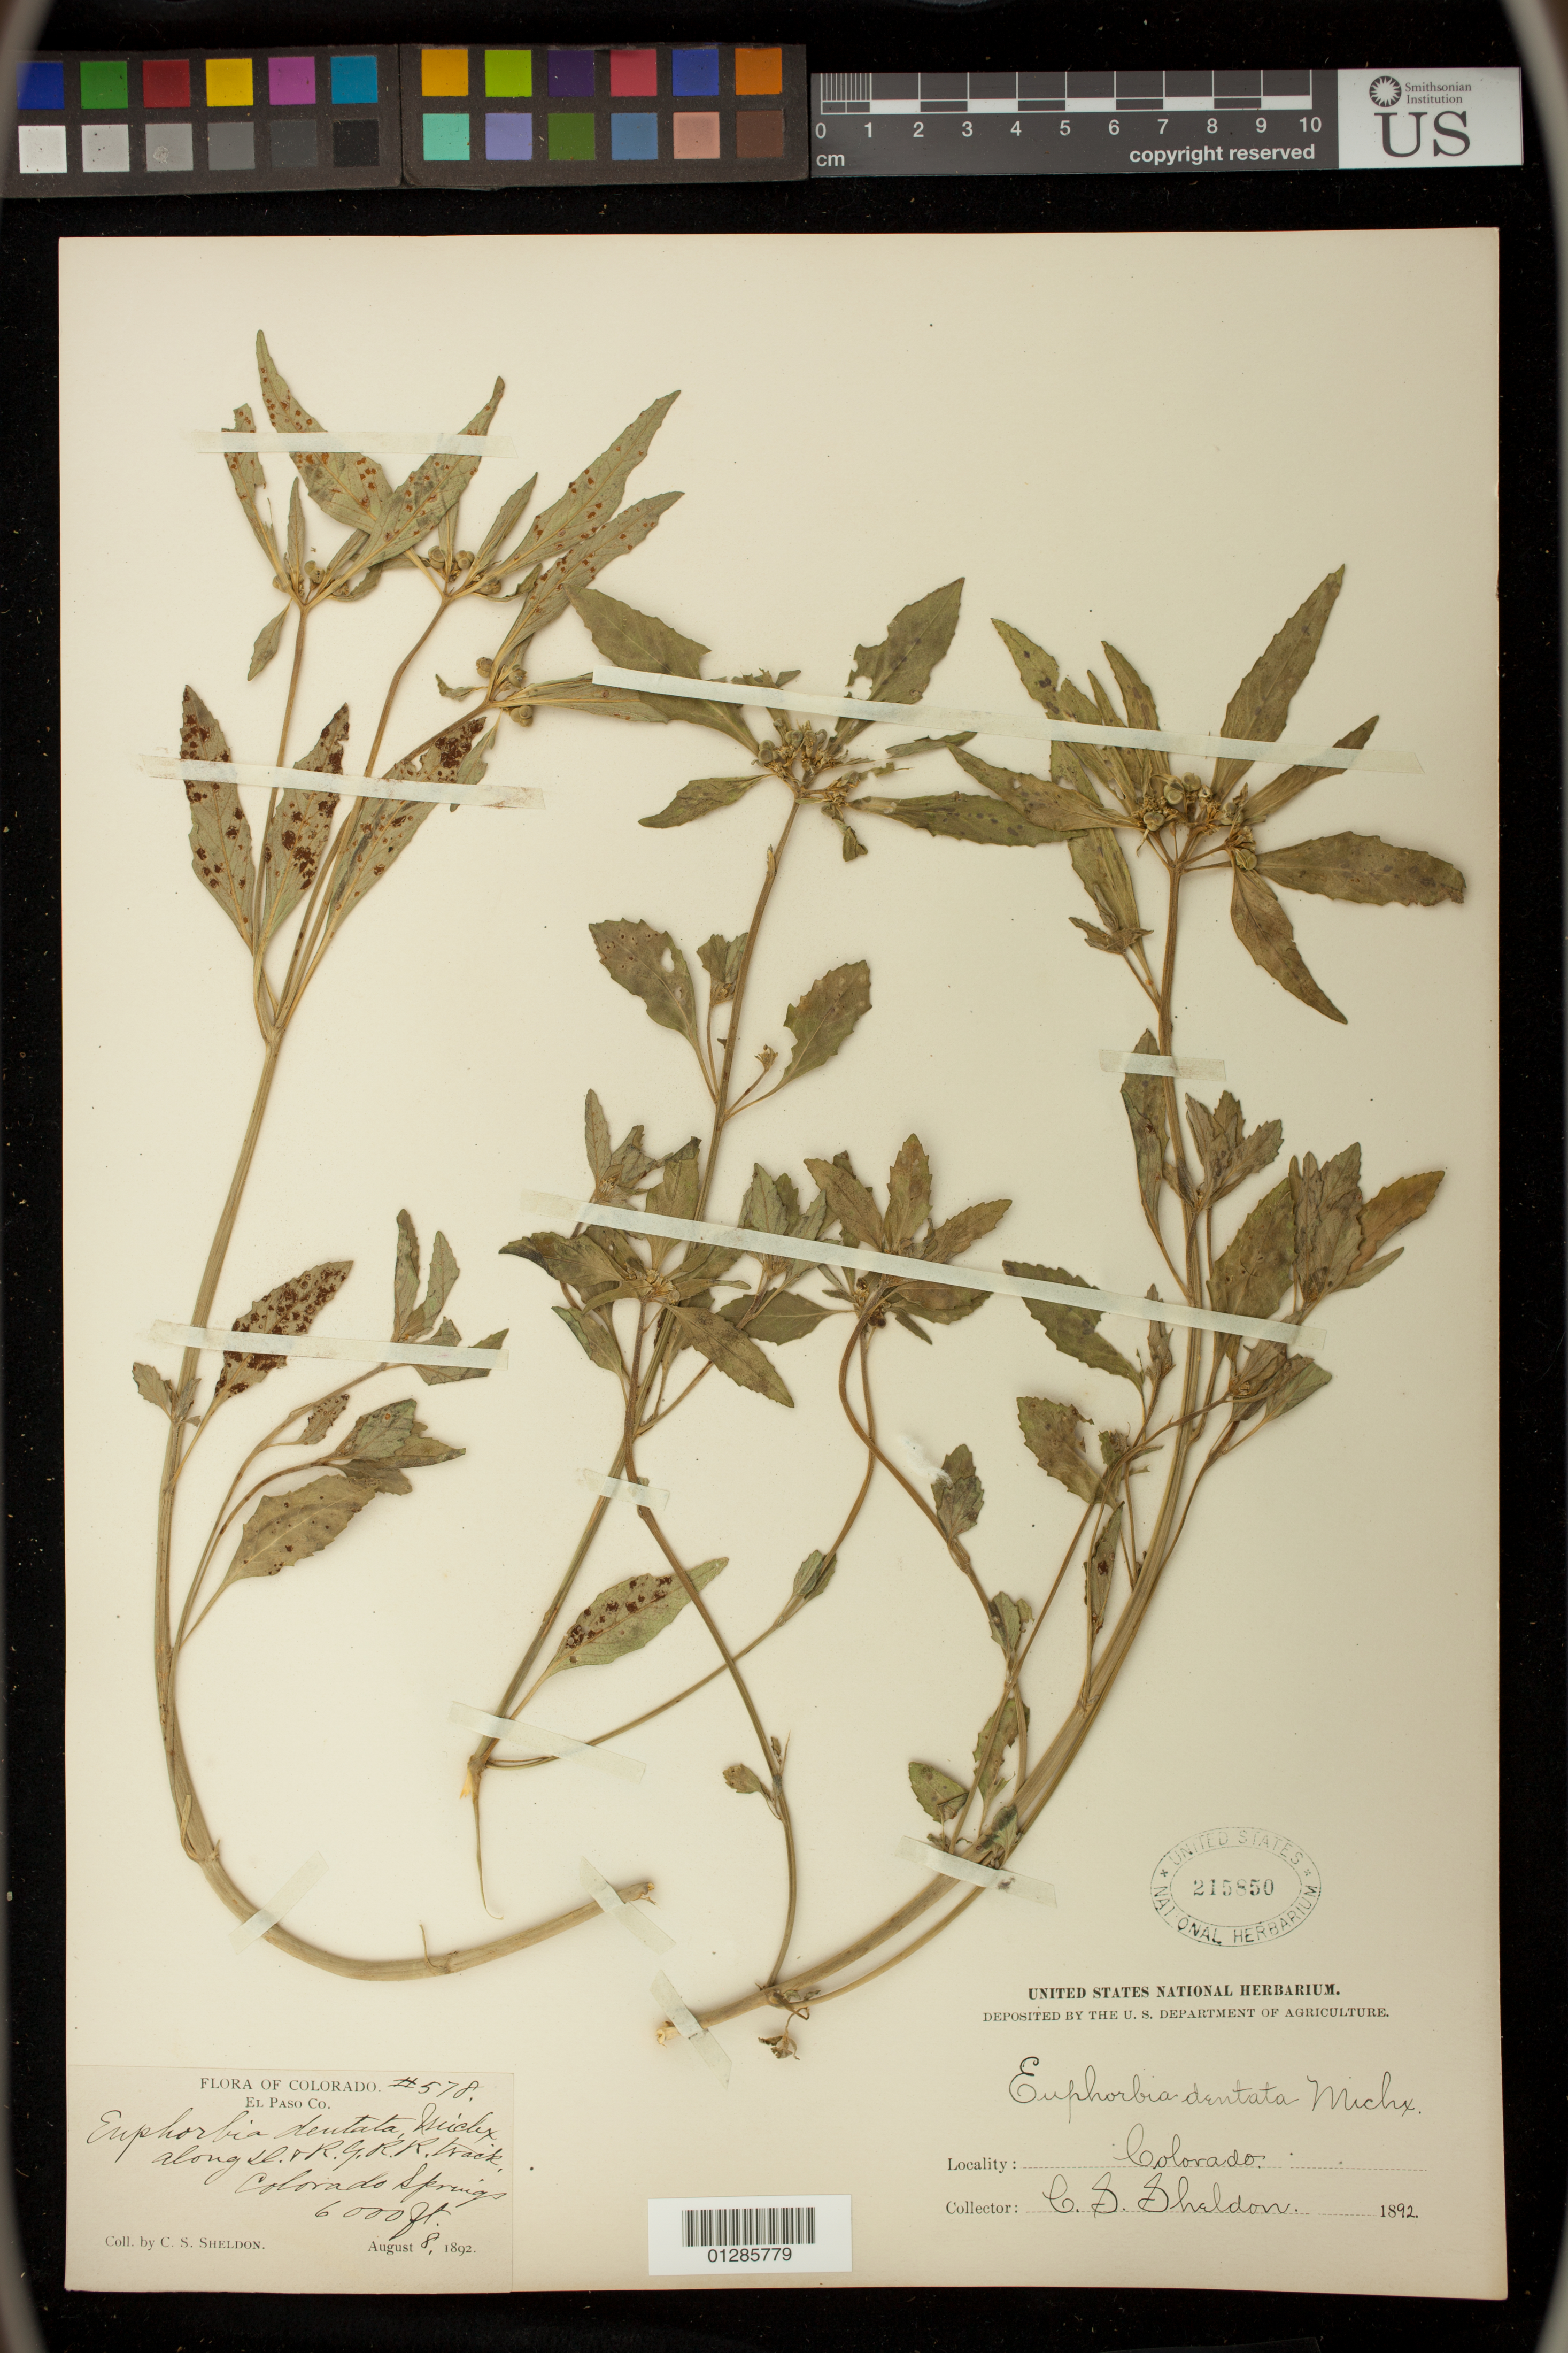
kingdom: Plantae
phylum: Tracheophyta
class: Magnoliopsida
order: Malpighiales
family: Euphorbiaceae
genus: Euphorbia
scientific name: Euphorbia dentata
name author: Michx.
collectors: C. S. Sheldon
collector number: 578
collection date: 1892-08-08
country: United States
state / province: Colorado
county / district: El Paso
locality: Colorado Springs. Along the D & R.G.R.R. track.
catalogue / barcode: US 215850